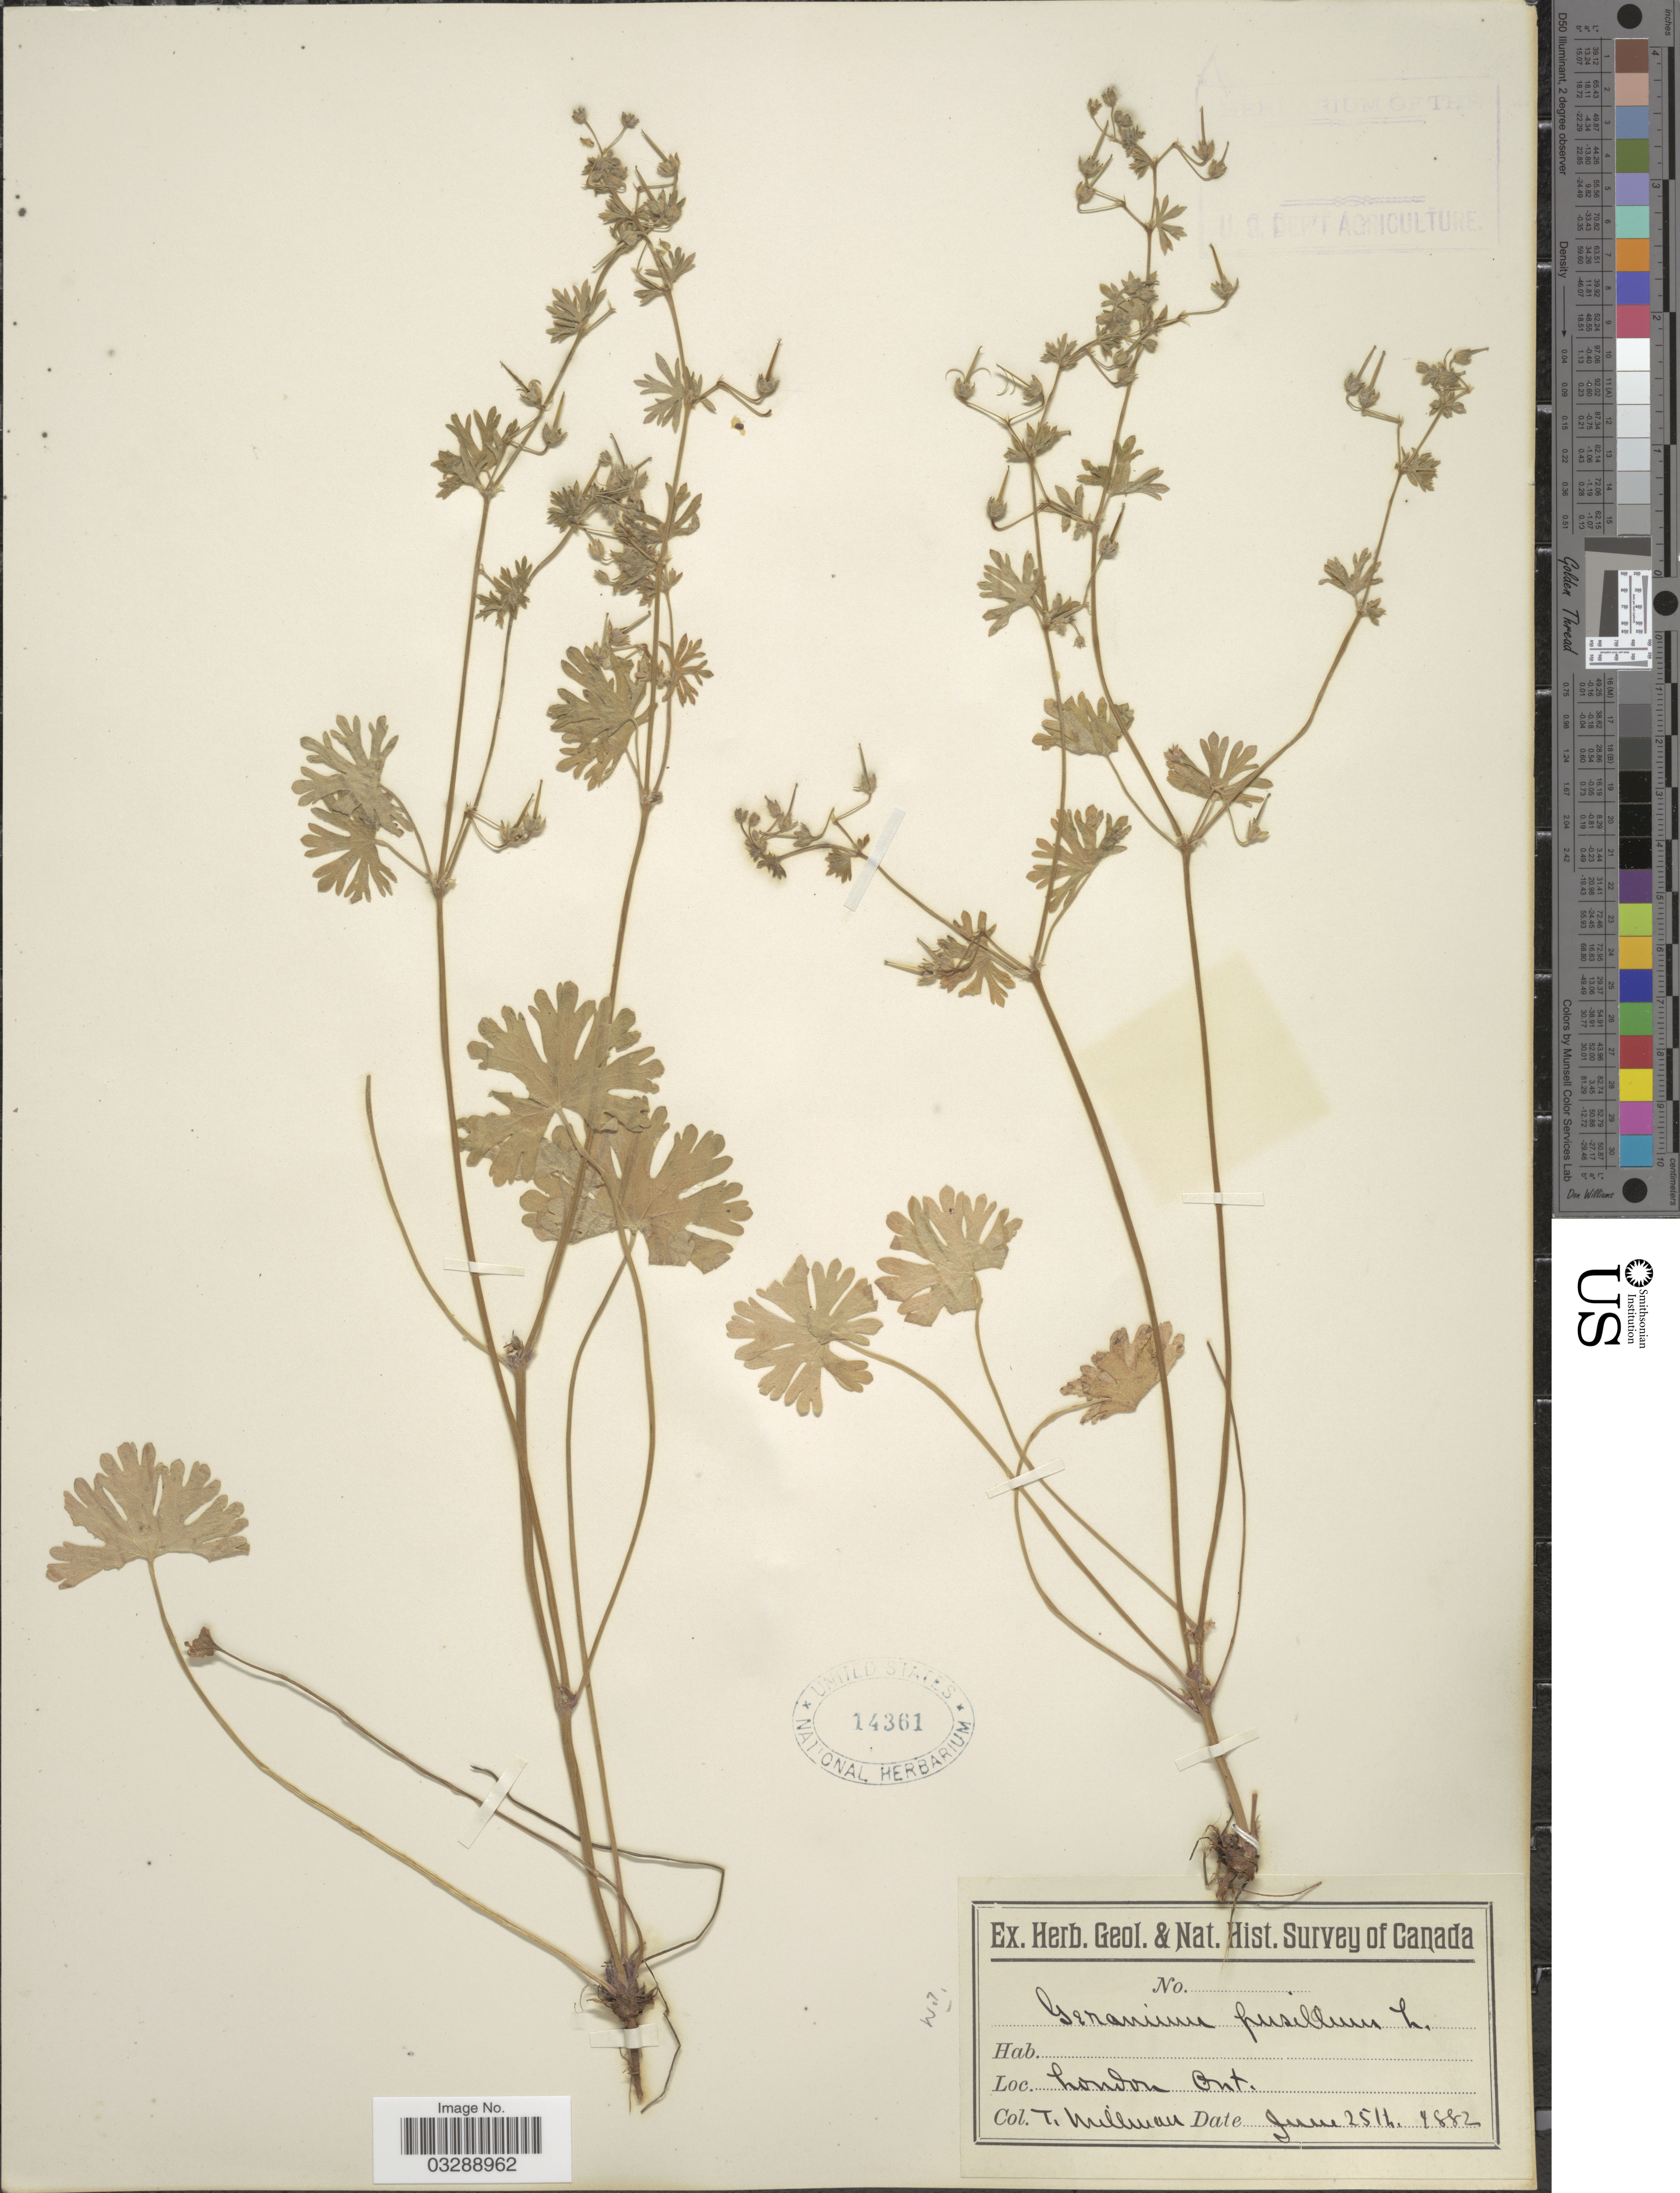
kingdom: Plantae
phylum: Tracheophyta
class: Magnoliopsida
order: Geraniales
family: Geraniaceae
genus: Geranium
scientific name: Geranium pusillum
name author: L.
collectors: T. Millman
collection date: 1882-06-25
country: Canada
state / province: Ontario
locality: London.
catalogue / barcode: US 14361